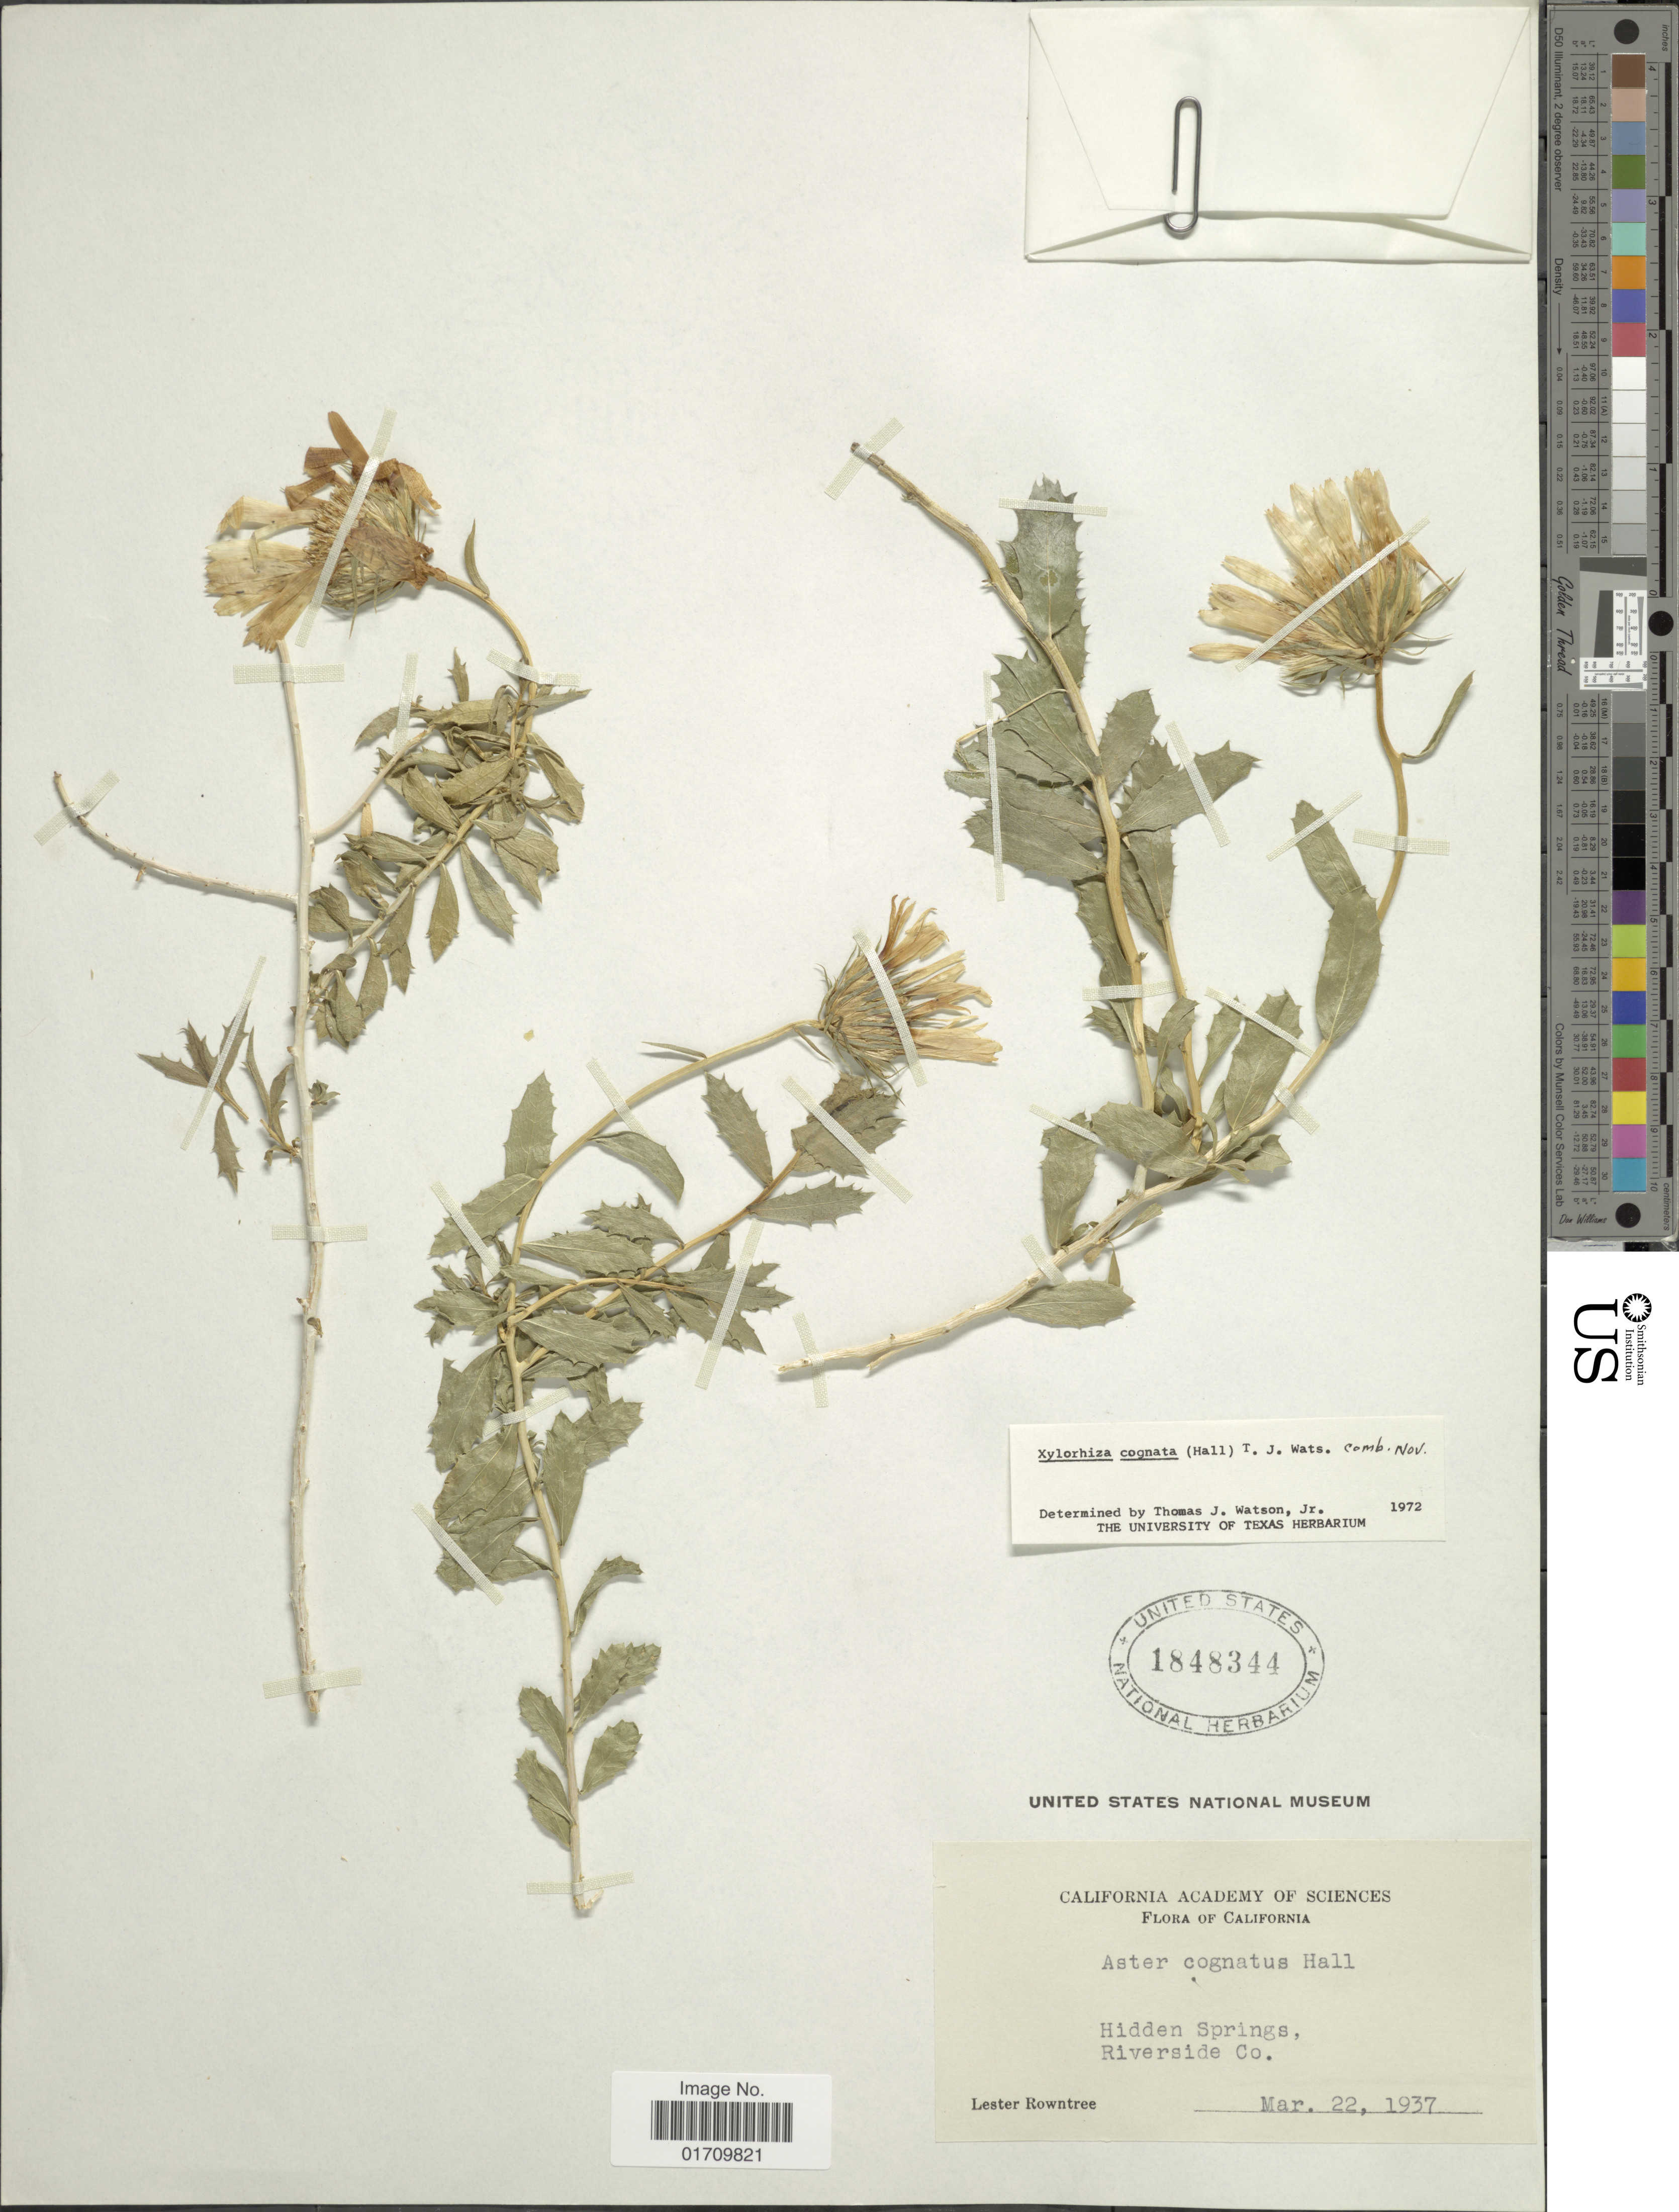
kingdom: Plantae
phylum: Tracheophyta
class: Magnoliopsida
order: Asterales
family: Asteraceae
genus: Xylorhiza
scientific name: Xylorhiza cognata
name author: (H.M. Hall) T.J. Watson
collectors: L. Rowntree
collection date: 1937-03-22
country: United States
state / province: California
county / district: Riverside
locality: Hidden Springs, Riverside Co.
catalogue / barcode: US 1848344